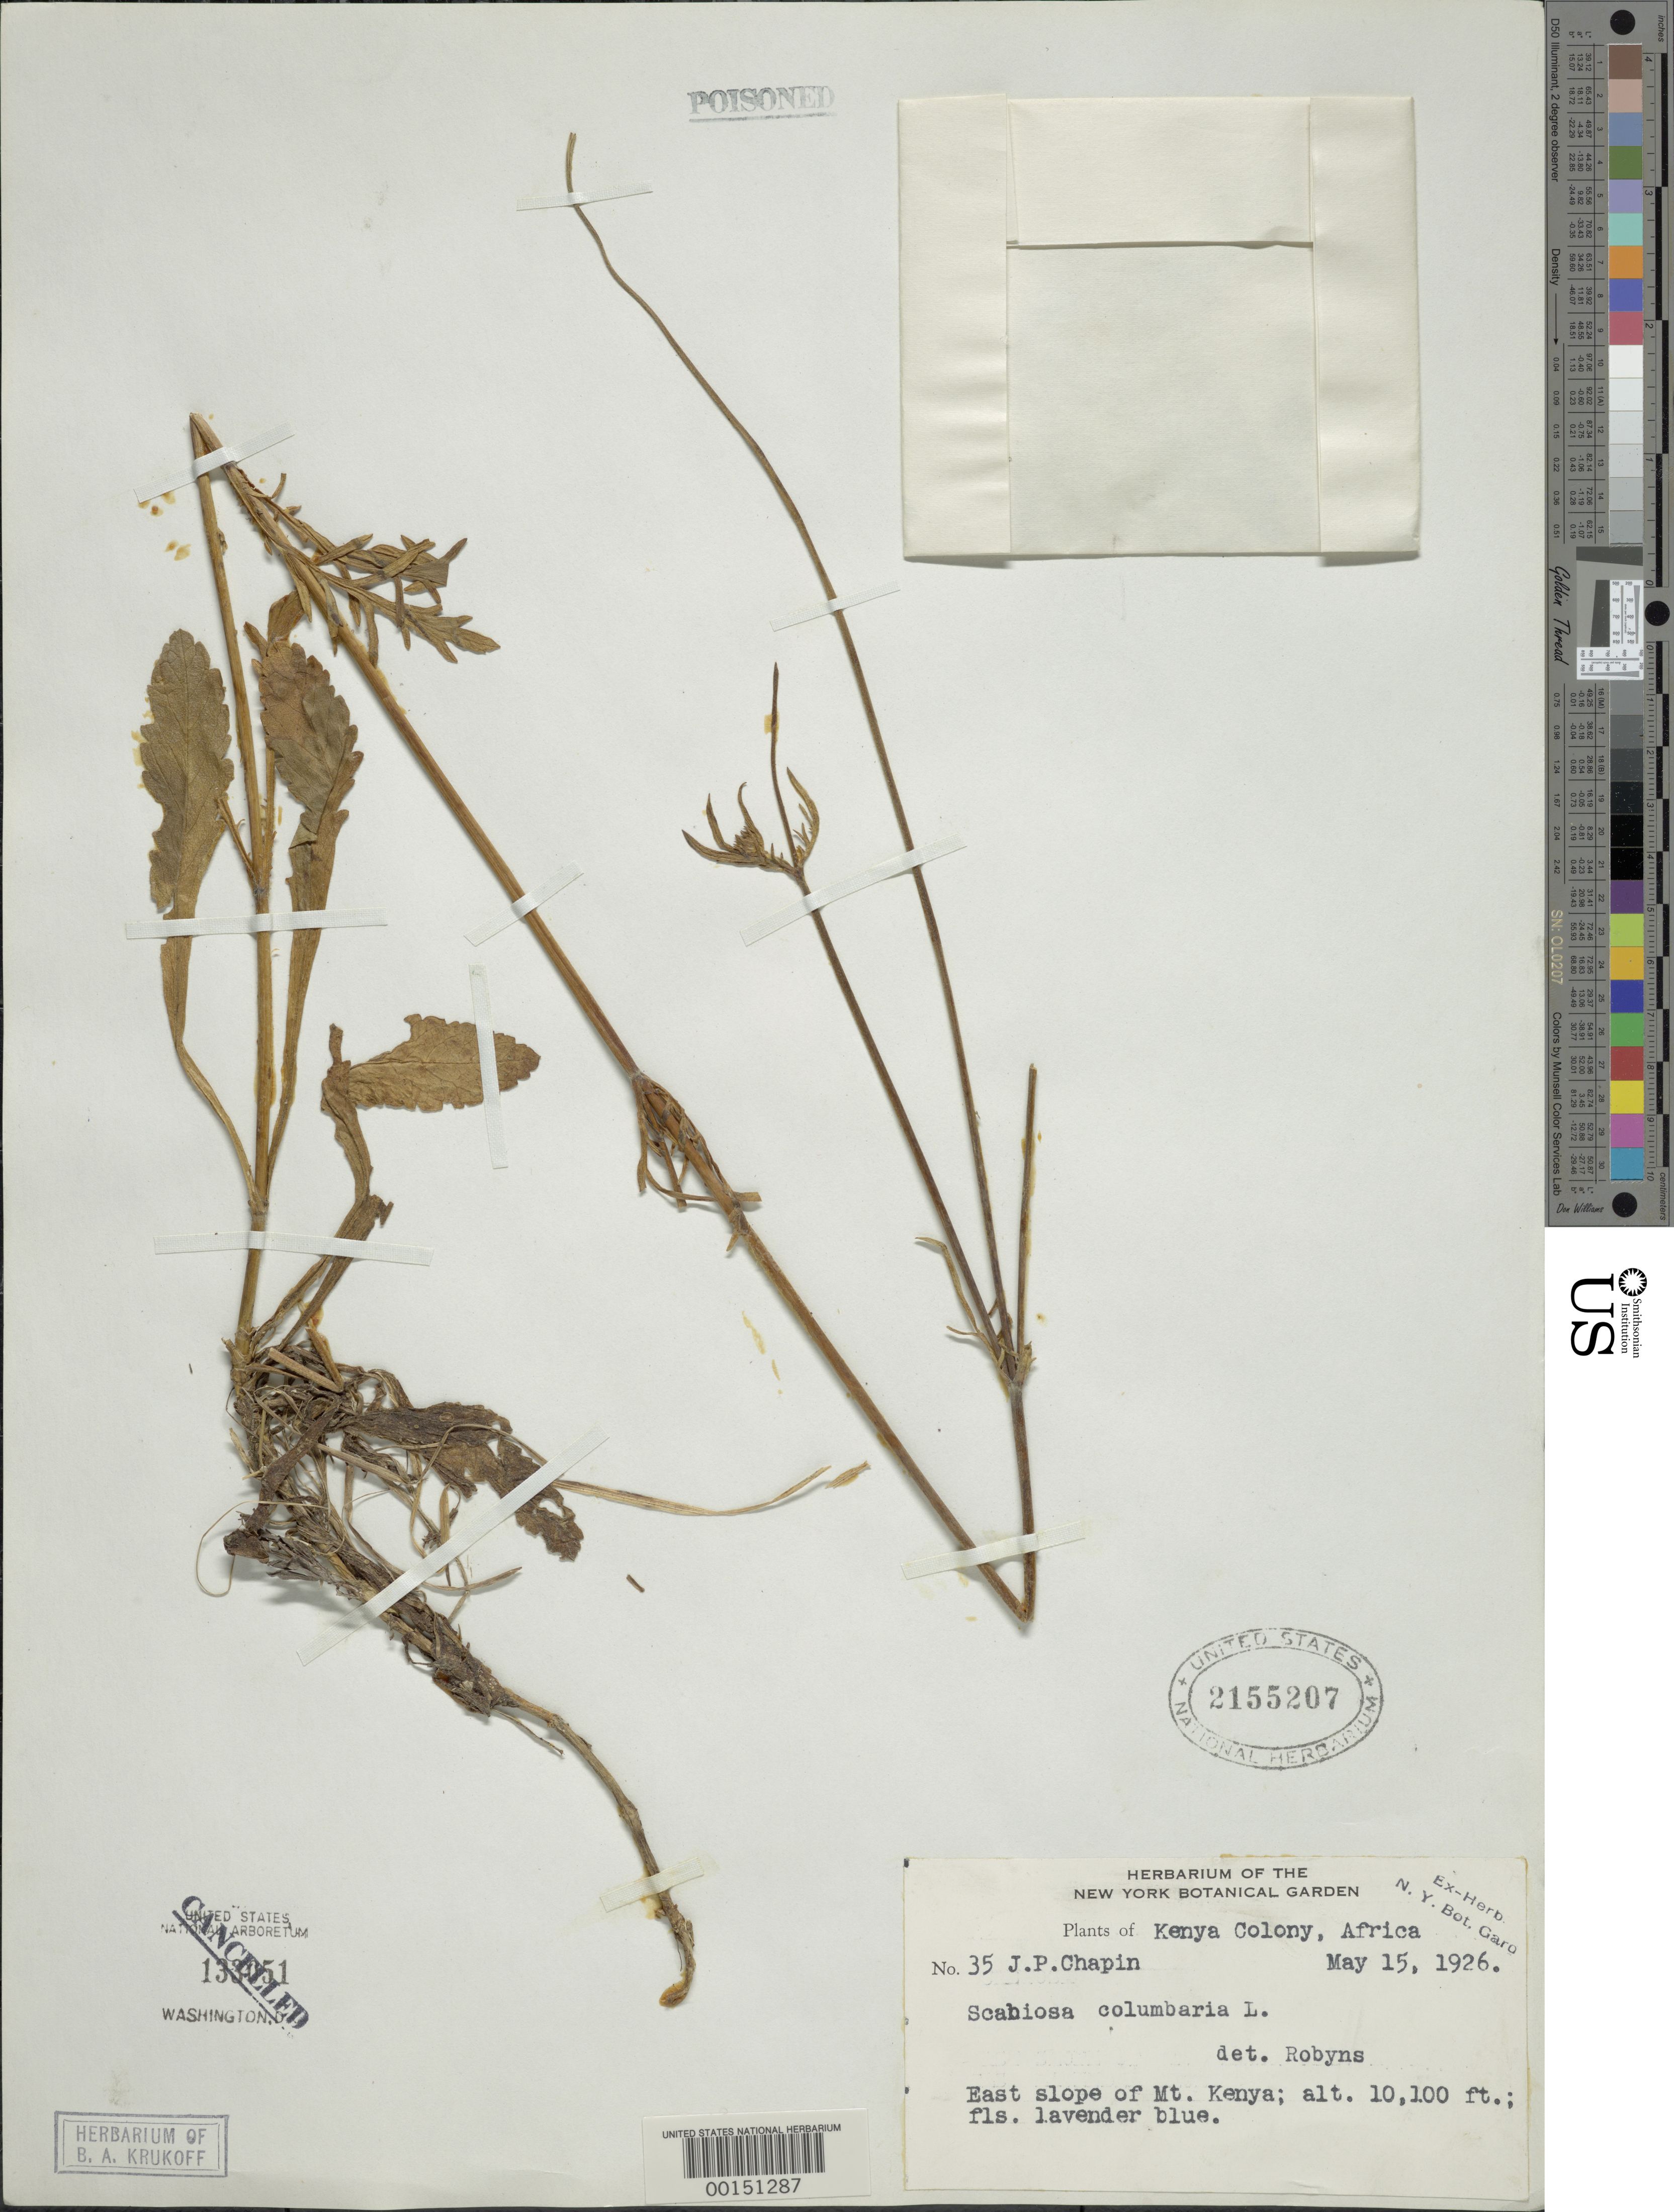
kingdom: Plantae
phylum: Tracheophyta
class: Magnoliopsida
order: Dipsacales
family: Caprifoliaceae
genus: Scabiosa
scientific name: Scabiosa columbaria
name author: L.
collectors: J. Chapin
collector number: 35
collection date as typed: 15 May 1926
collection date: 1926-05-15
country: Kenya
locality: E of Mt. Kenya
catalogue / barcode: US 2155207